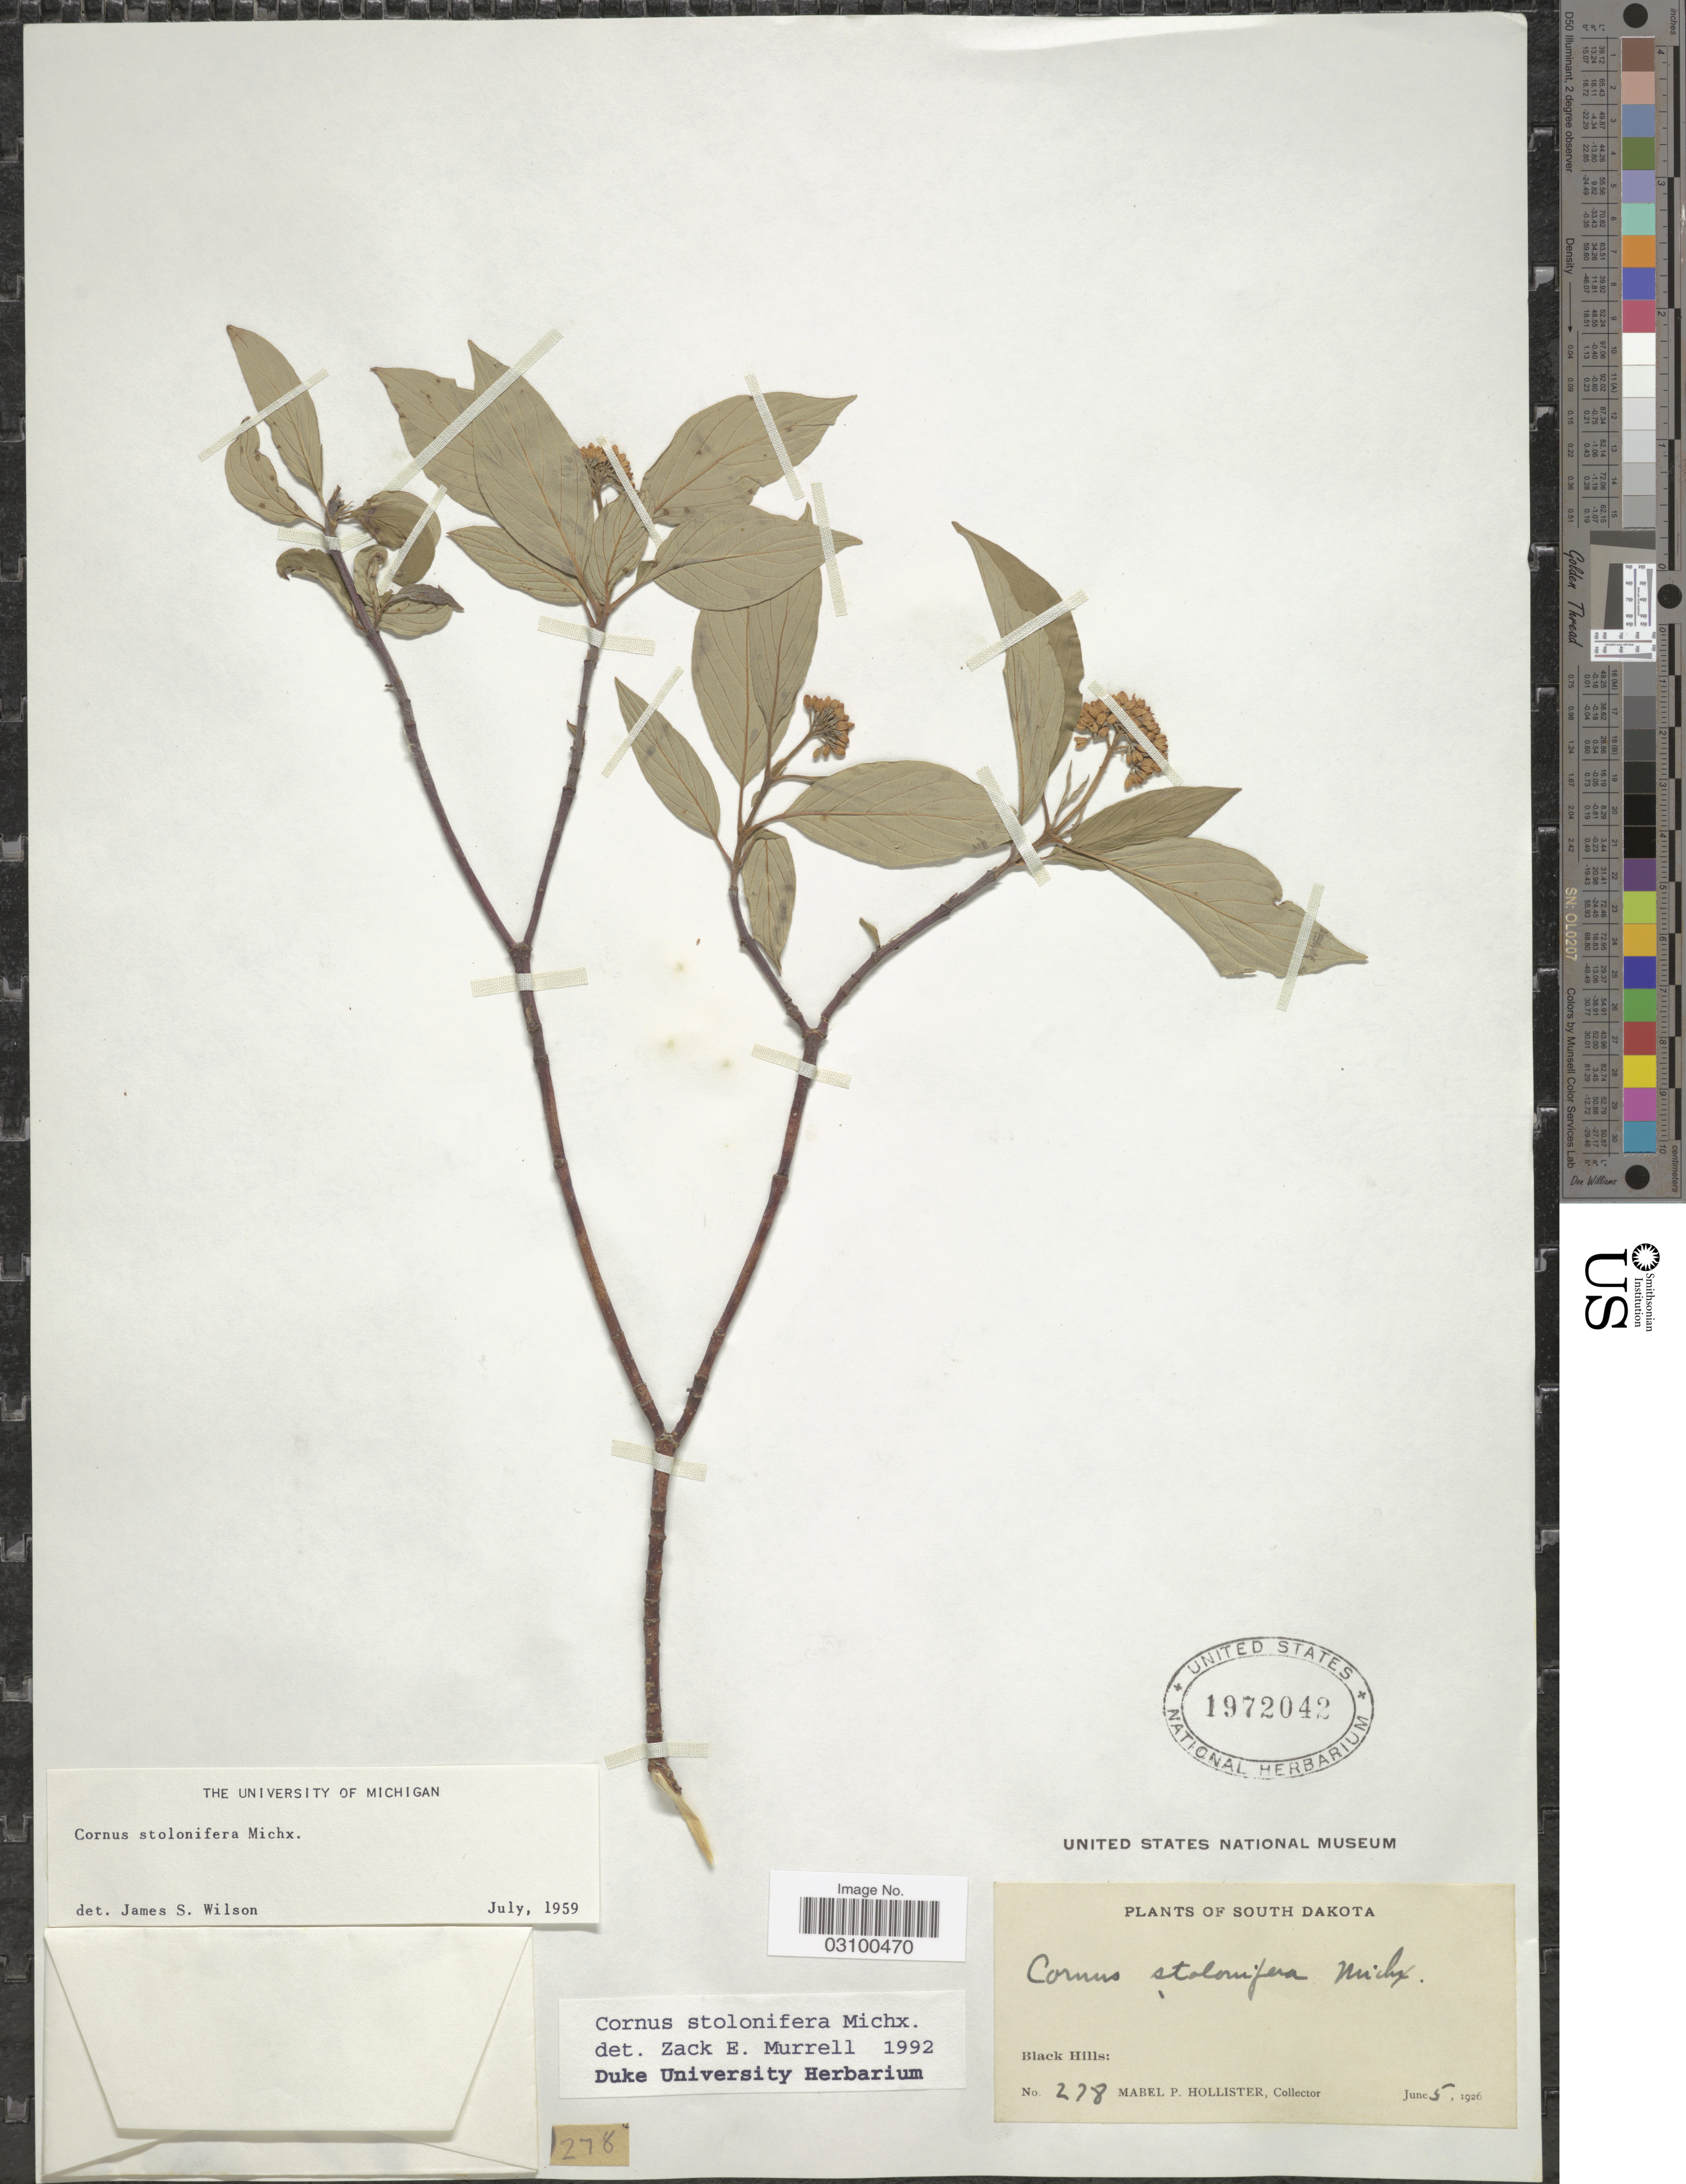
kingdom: Plantae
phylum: Tracheophyta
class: Magnoliopsida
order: Cornales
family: Cornaceae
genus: Cornus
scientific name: Cornus sericea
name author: L.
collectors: M. Hollister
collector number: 278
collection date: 1926-06-05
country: United States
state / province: South Dakota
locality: Black Hills.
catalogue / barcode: US 1972042